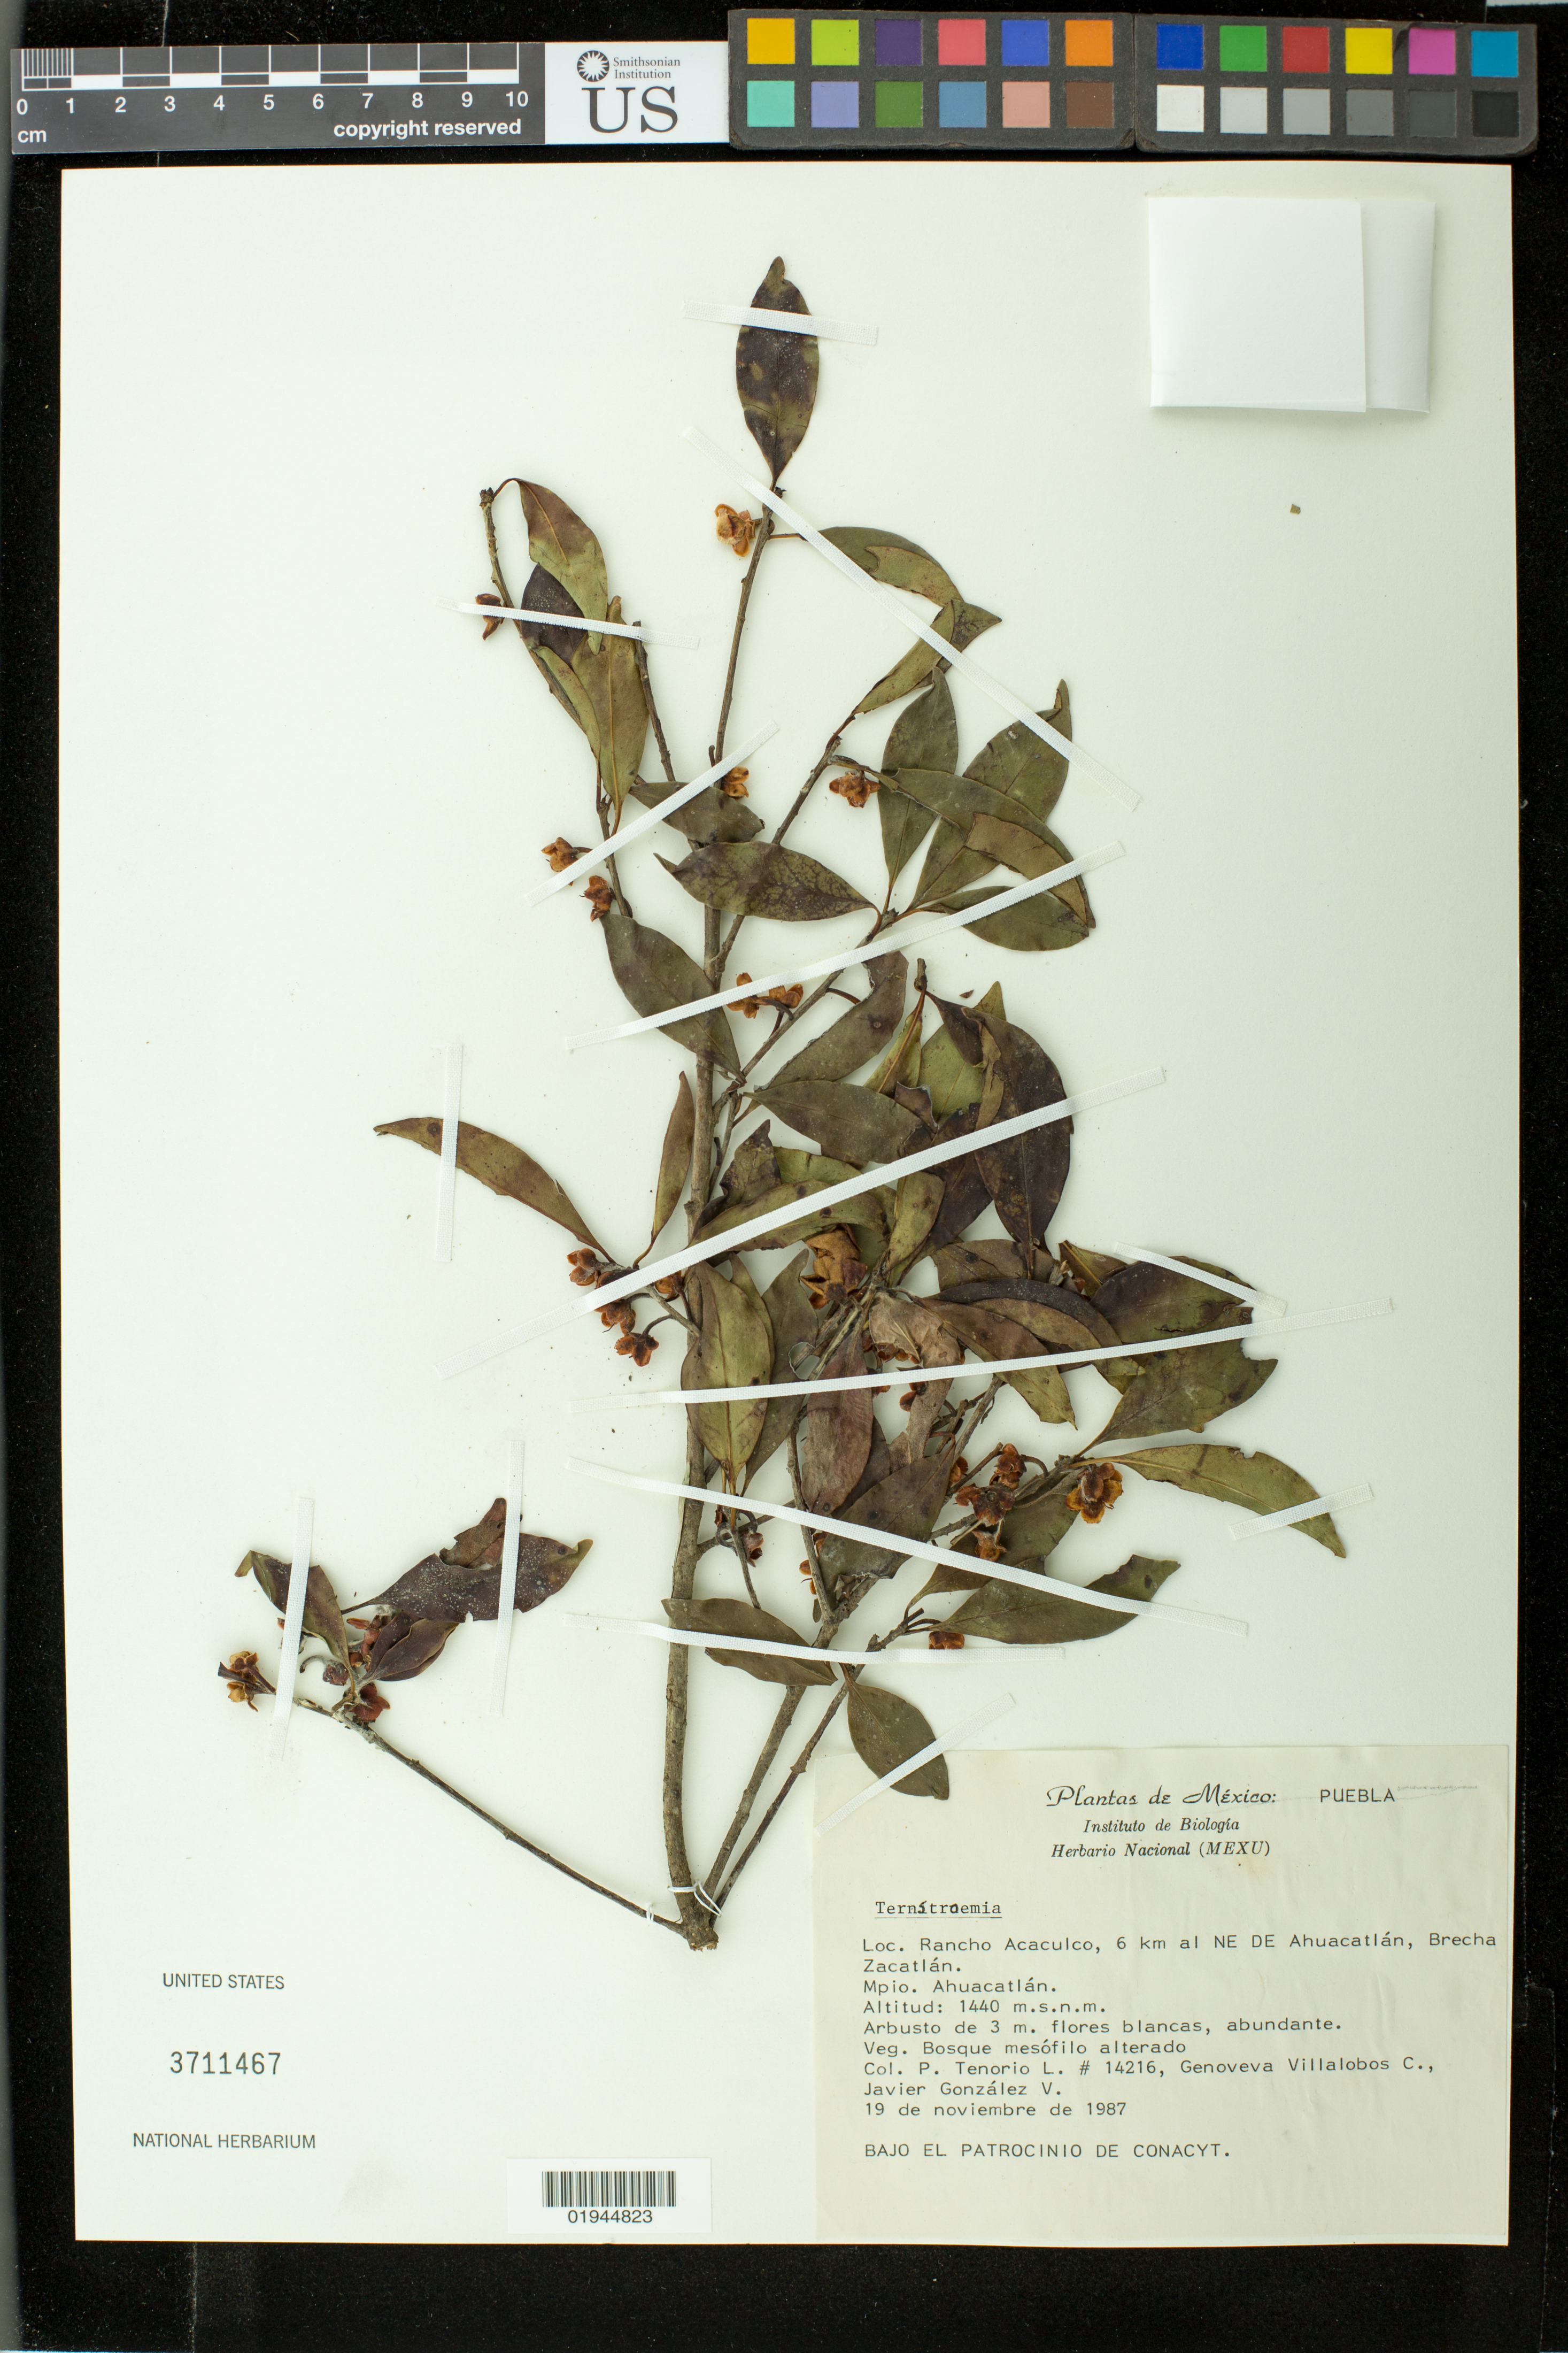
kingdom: Plantae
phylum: Tracheophyta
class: Magnoliopsida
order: Ericales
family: Pentaphylacaceae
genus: Ternstroemia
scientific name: Ternstroemia sp.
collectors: Tenorio, P., G. Villalobos & J. González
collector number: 14216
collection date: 1987-11-19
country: Mexico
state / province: Nayarit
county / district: Ahuacatlan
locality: Rancho Acaculco, 6 km al NE DE Ahuacatlan, Brecha Zacatlan.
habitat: bosque mesofilo alterado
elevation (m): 1440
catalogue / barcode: US 3711467